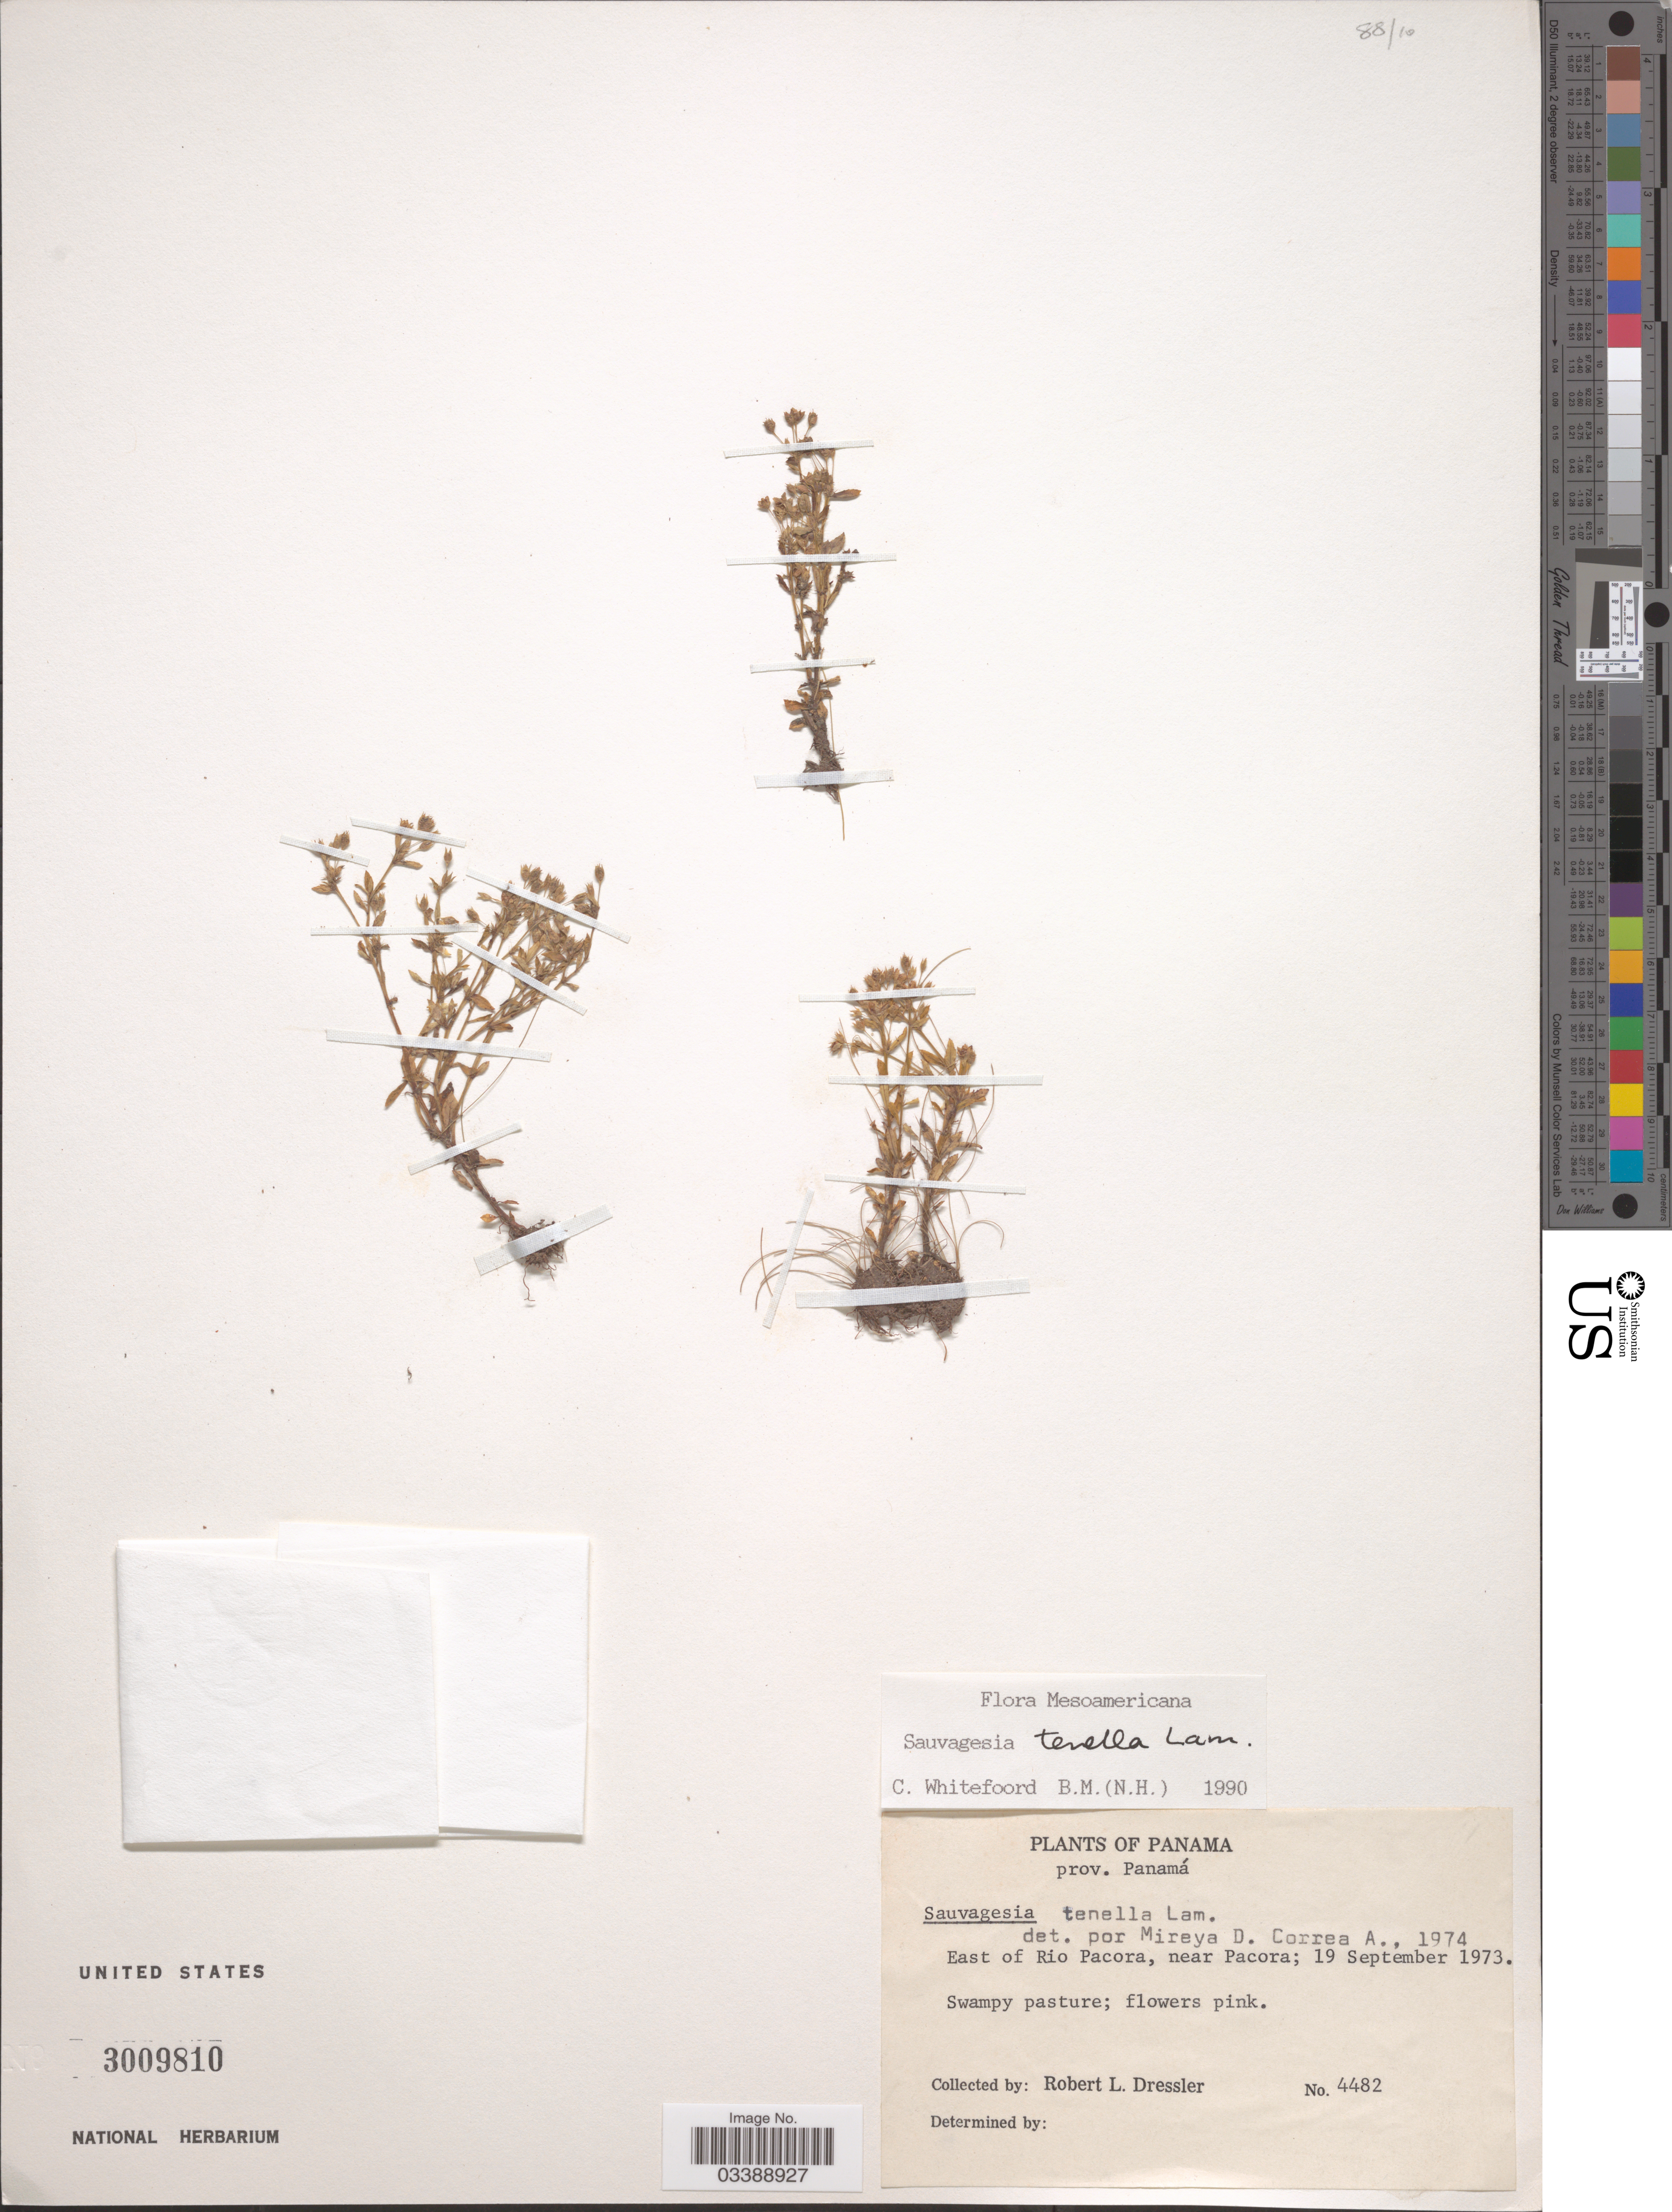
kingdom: Plantae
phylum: Tracheophyta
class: Magnoliopsida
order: Malpighiales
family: Ochnaceae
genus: Sauvagesia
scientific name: Sauvagesia tenella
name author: Lam.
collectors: R. Dressler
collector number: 4482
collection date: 1973-09-19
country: Panama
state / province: Panamá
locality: East of Rio Pacora, near Pacora.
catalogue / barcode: US 3009810